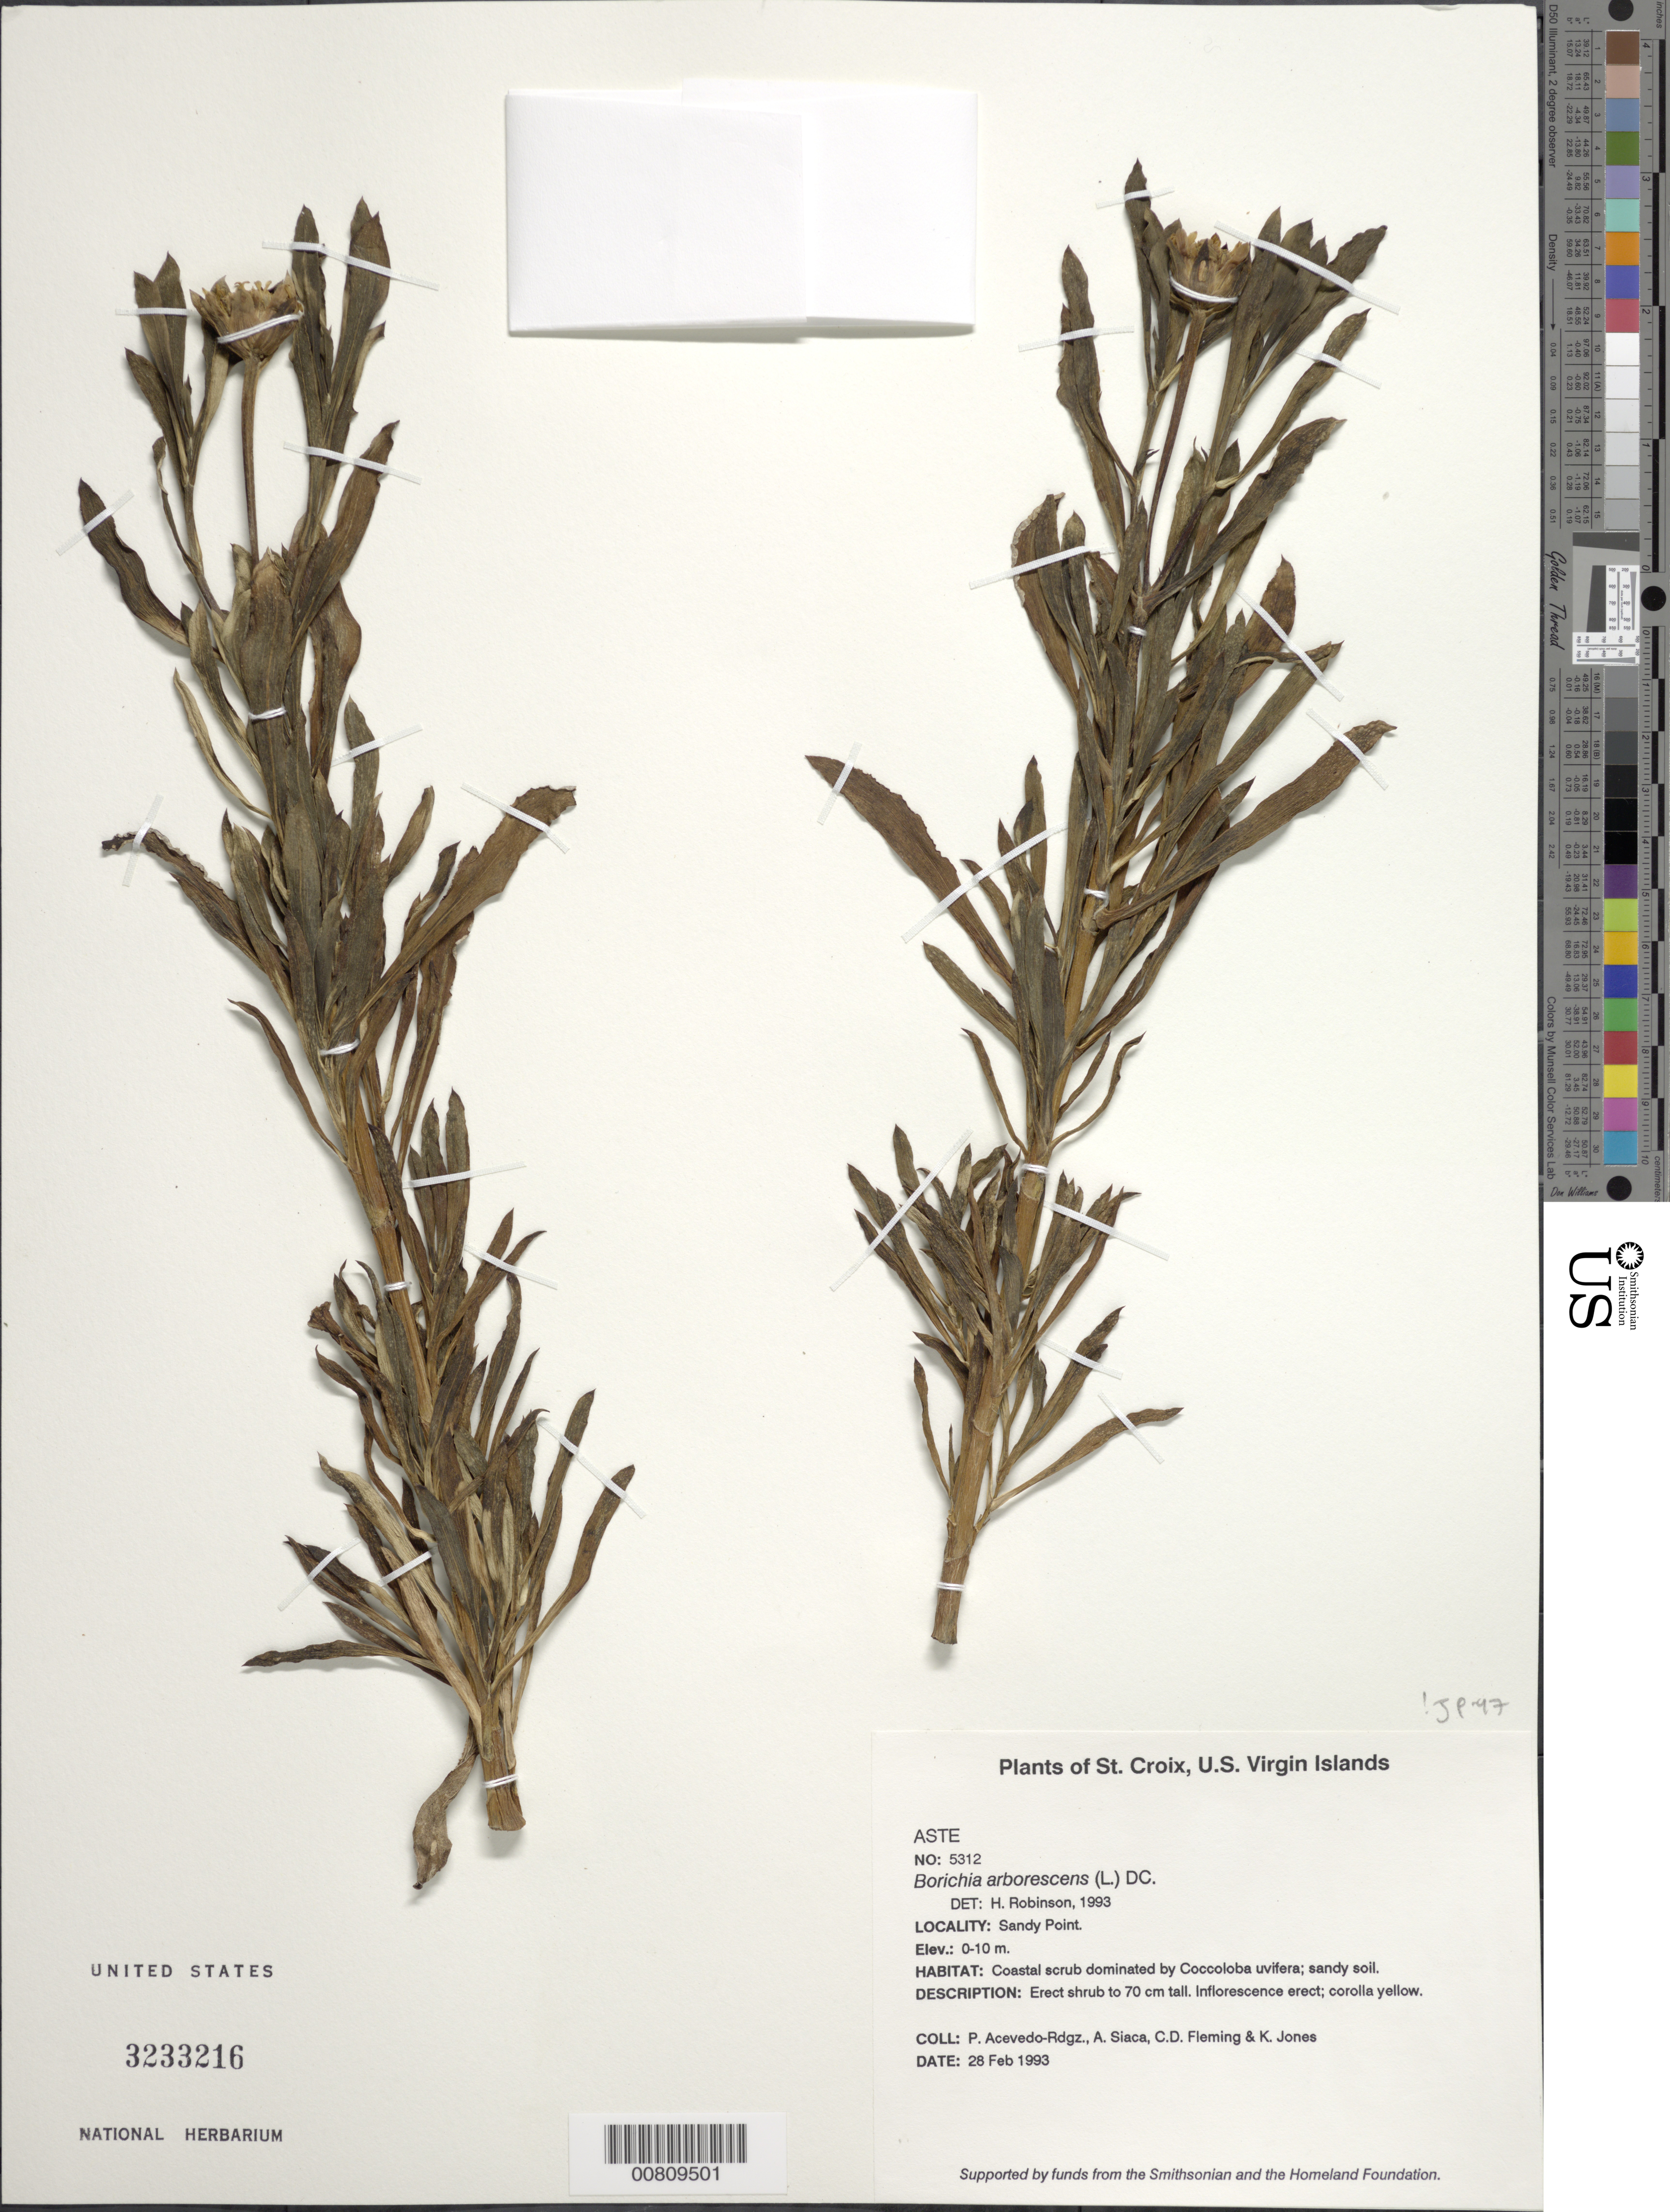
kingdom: Plantae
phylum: Tracheophyta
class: Magnoliopsida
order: Asterales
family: Asteraceae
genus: Borrichia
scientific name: Borrichia arborescens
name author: (L.) DC.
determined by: Robinson, Harold E., (US)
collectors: P. Acevedo-Rodr., A. Siaca, C. Fleming & K. Jones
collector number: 5312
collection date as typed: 28 Feb 1993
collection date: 1993-02-28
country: U.S. Virgin Islands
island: St. Croix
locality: Sandy Point.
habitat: Coastal scrub dominated by Coccoloba uvifera; sandy soil.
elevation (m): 0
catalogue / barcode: US 3233216